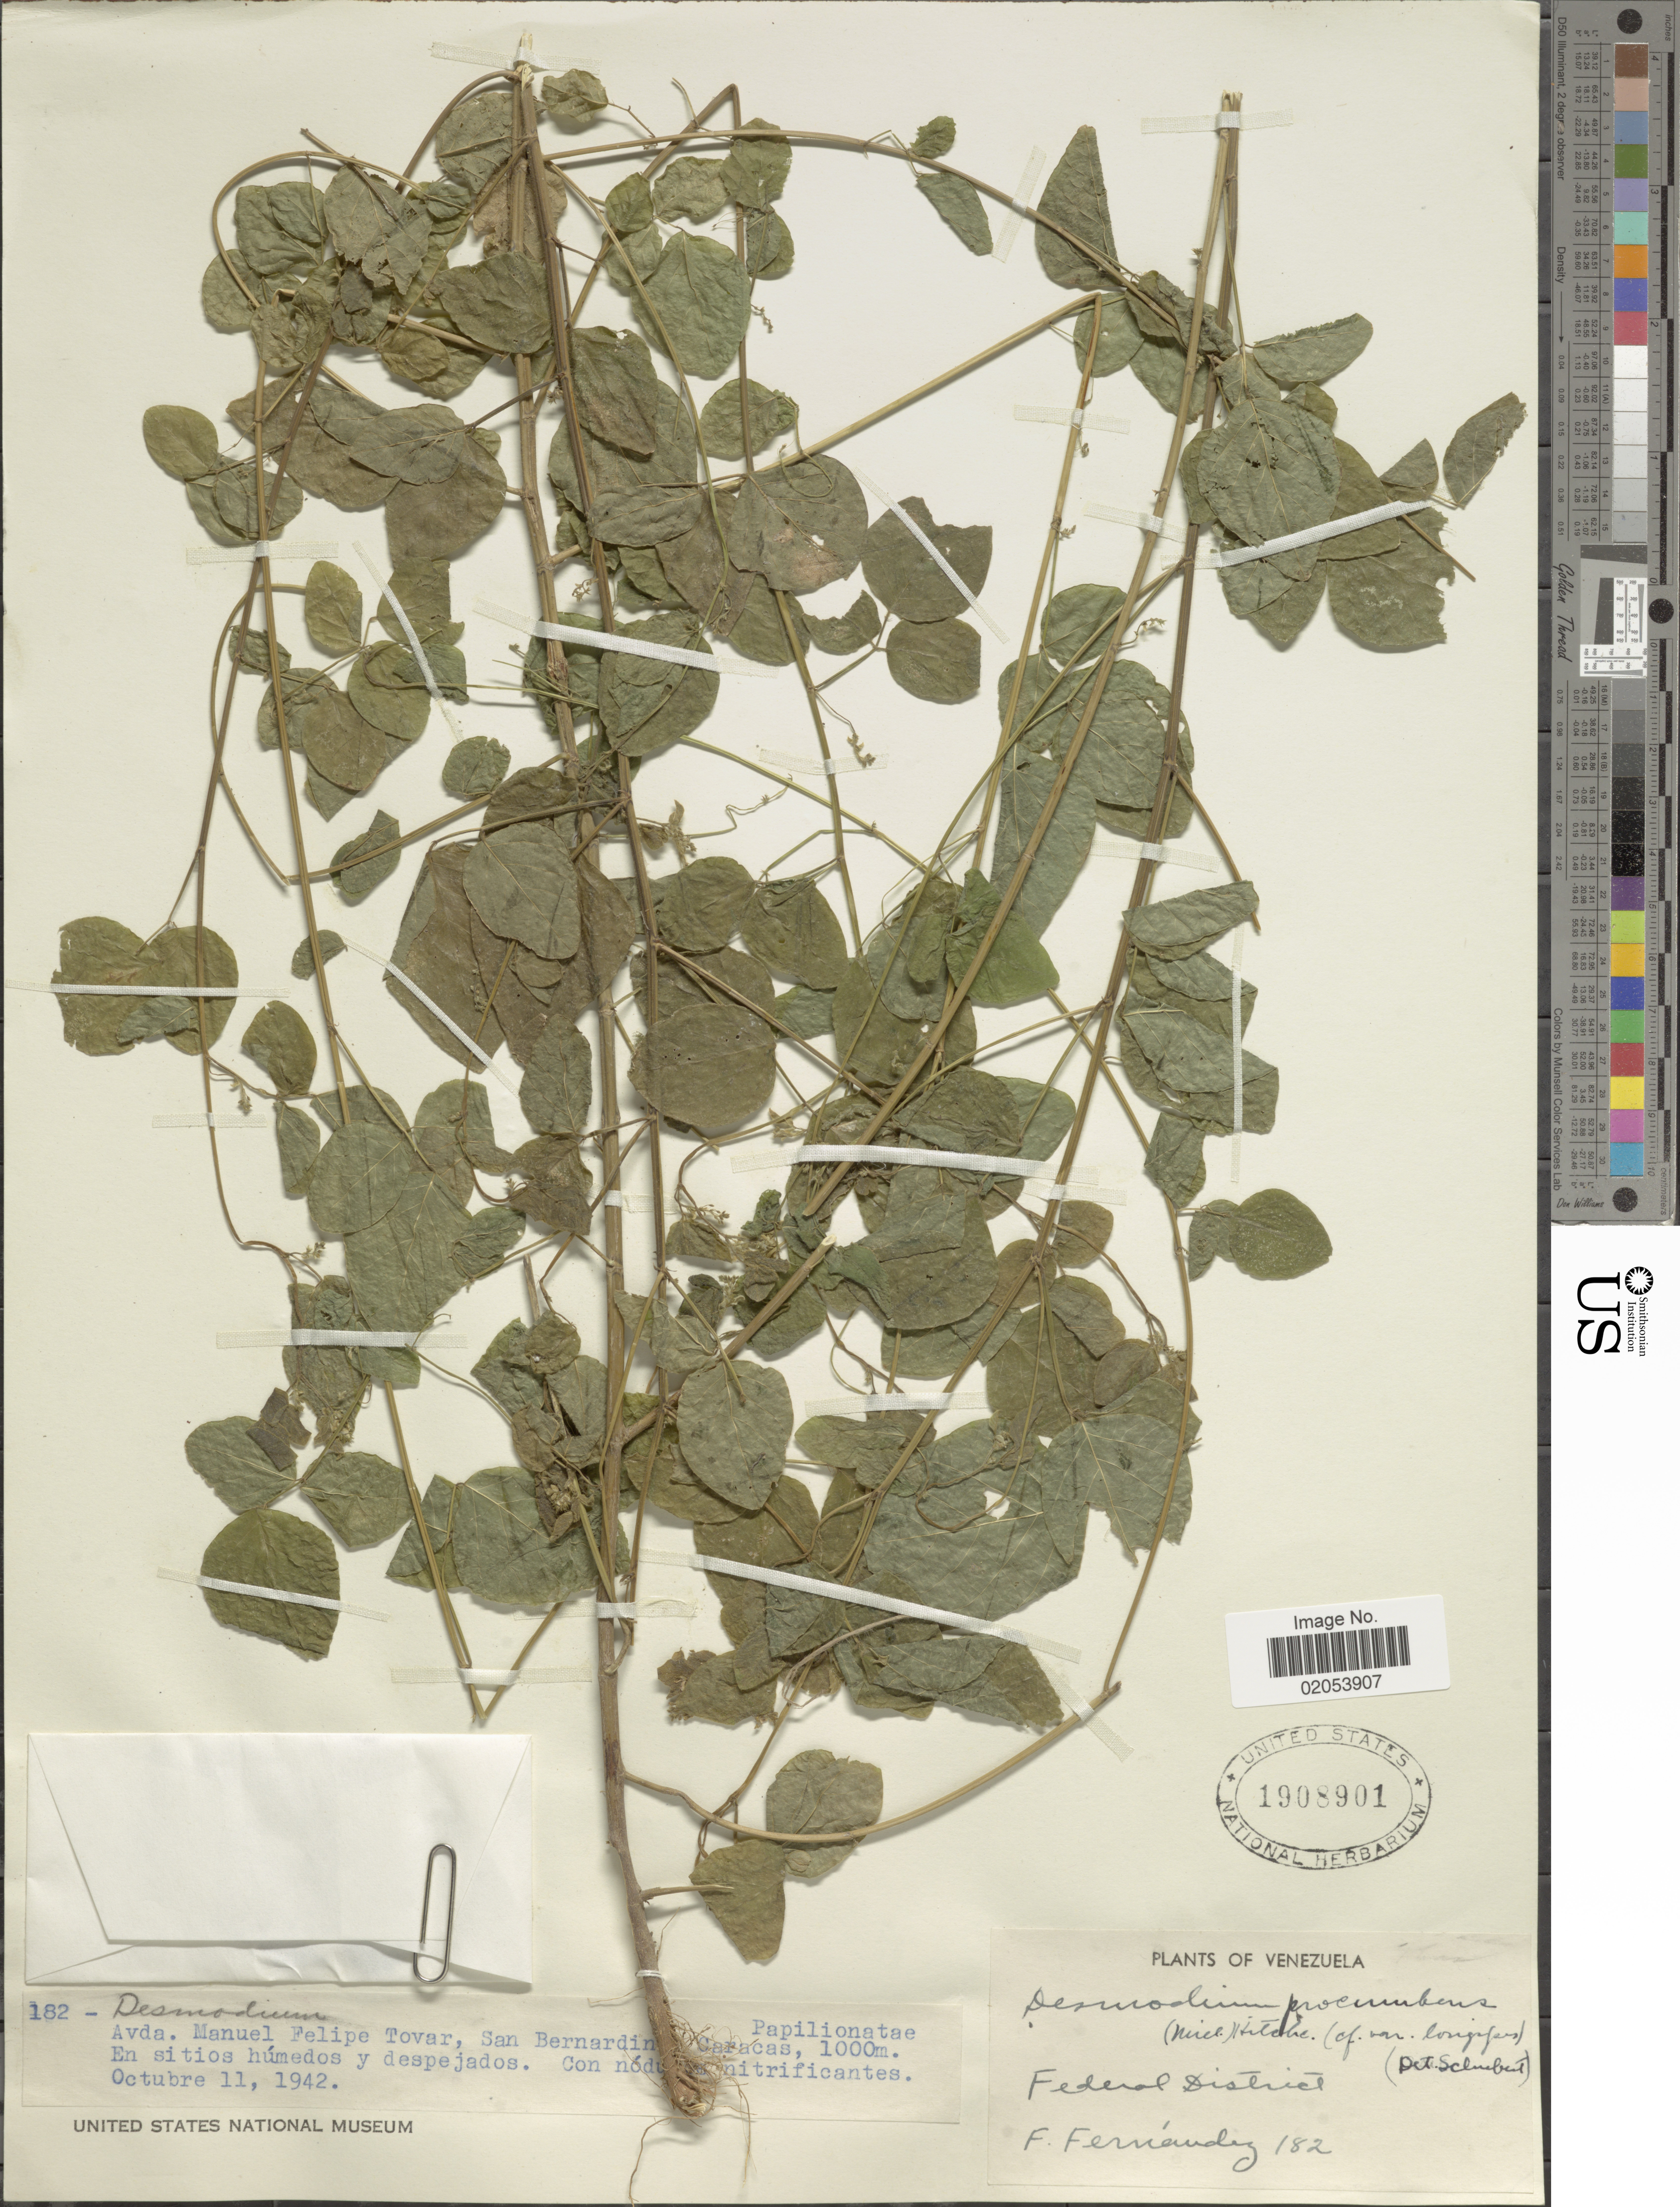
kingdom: Plantae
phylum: Tracheophyta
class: Magnoliopsida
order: Fabales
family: Fabaceae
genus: Desmodium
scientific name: Desmodium procumbens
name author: (Mill.) Hitchc.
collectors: F. Fernández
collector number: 182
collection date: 1942-10-11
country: Venezuela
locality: Federal District. Avda. Manuel Felipe Tovas, San Bernardino, Caracas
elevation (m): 1000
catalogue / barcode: US 1908901